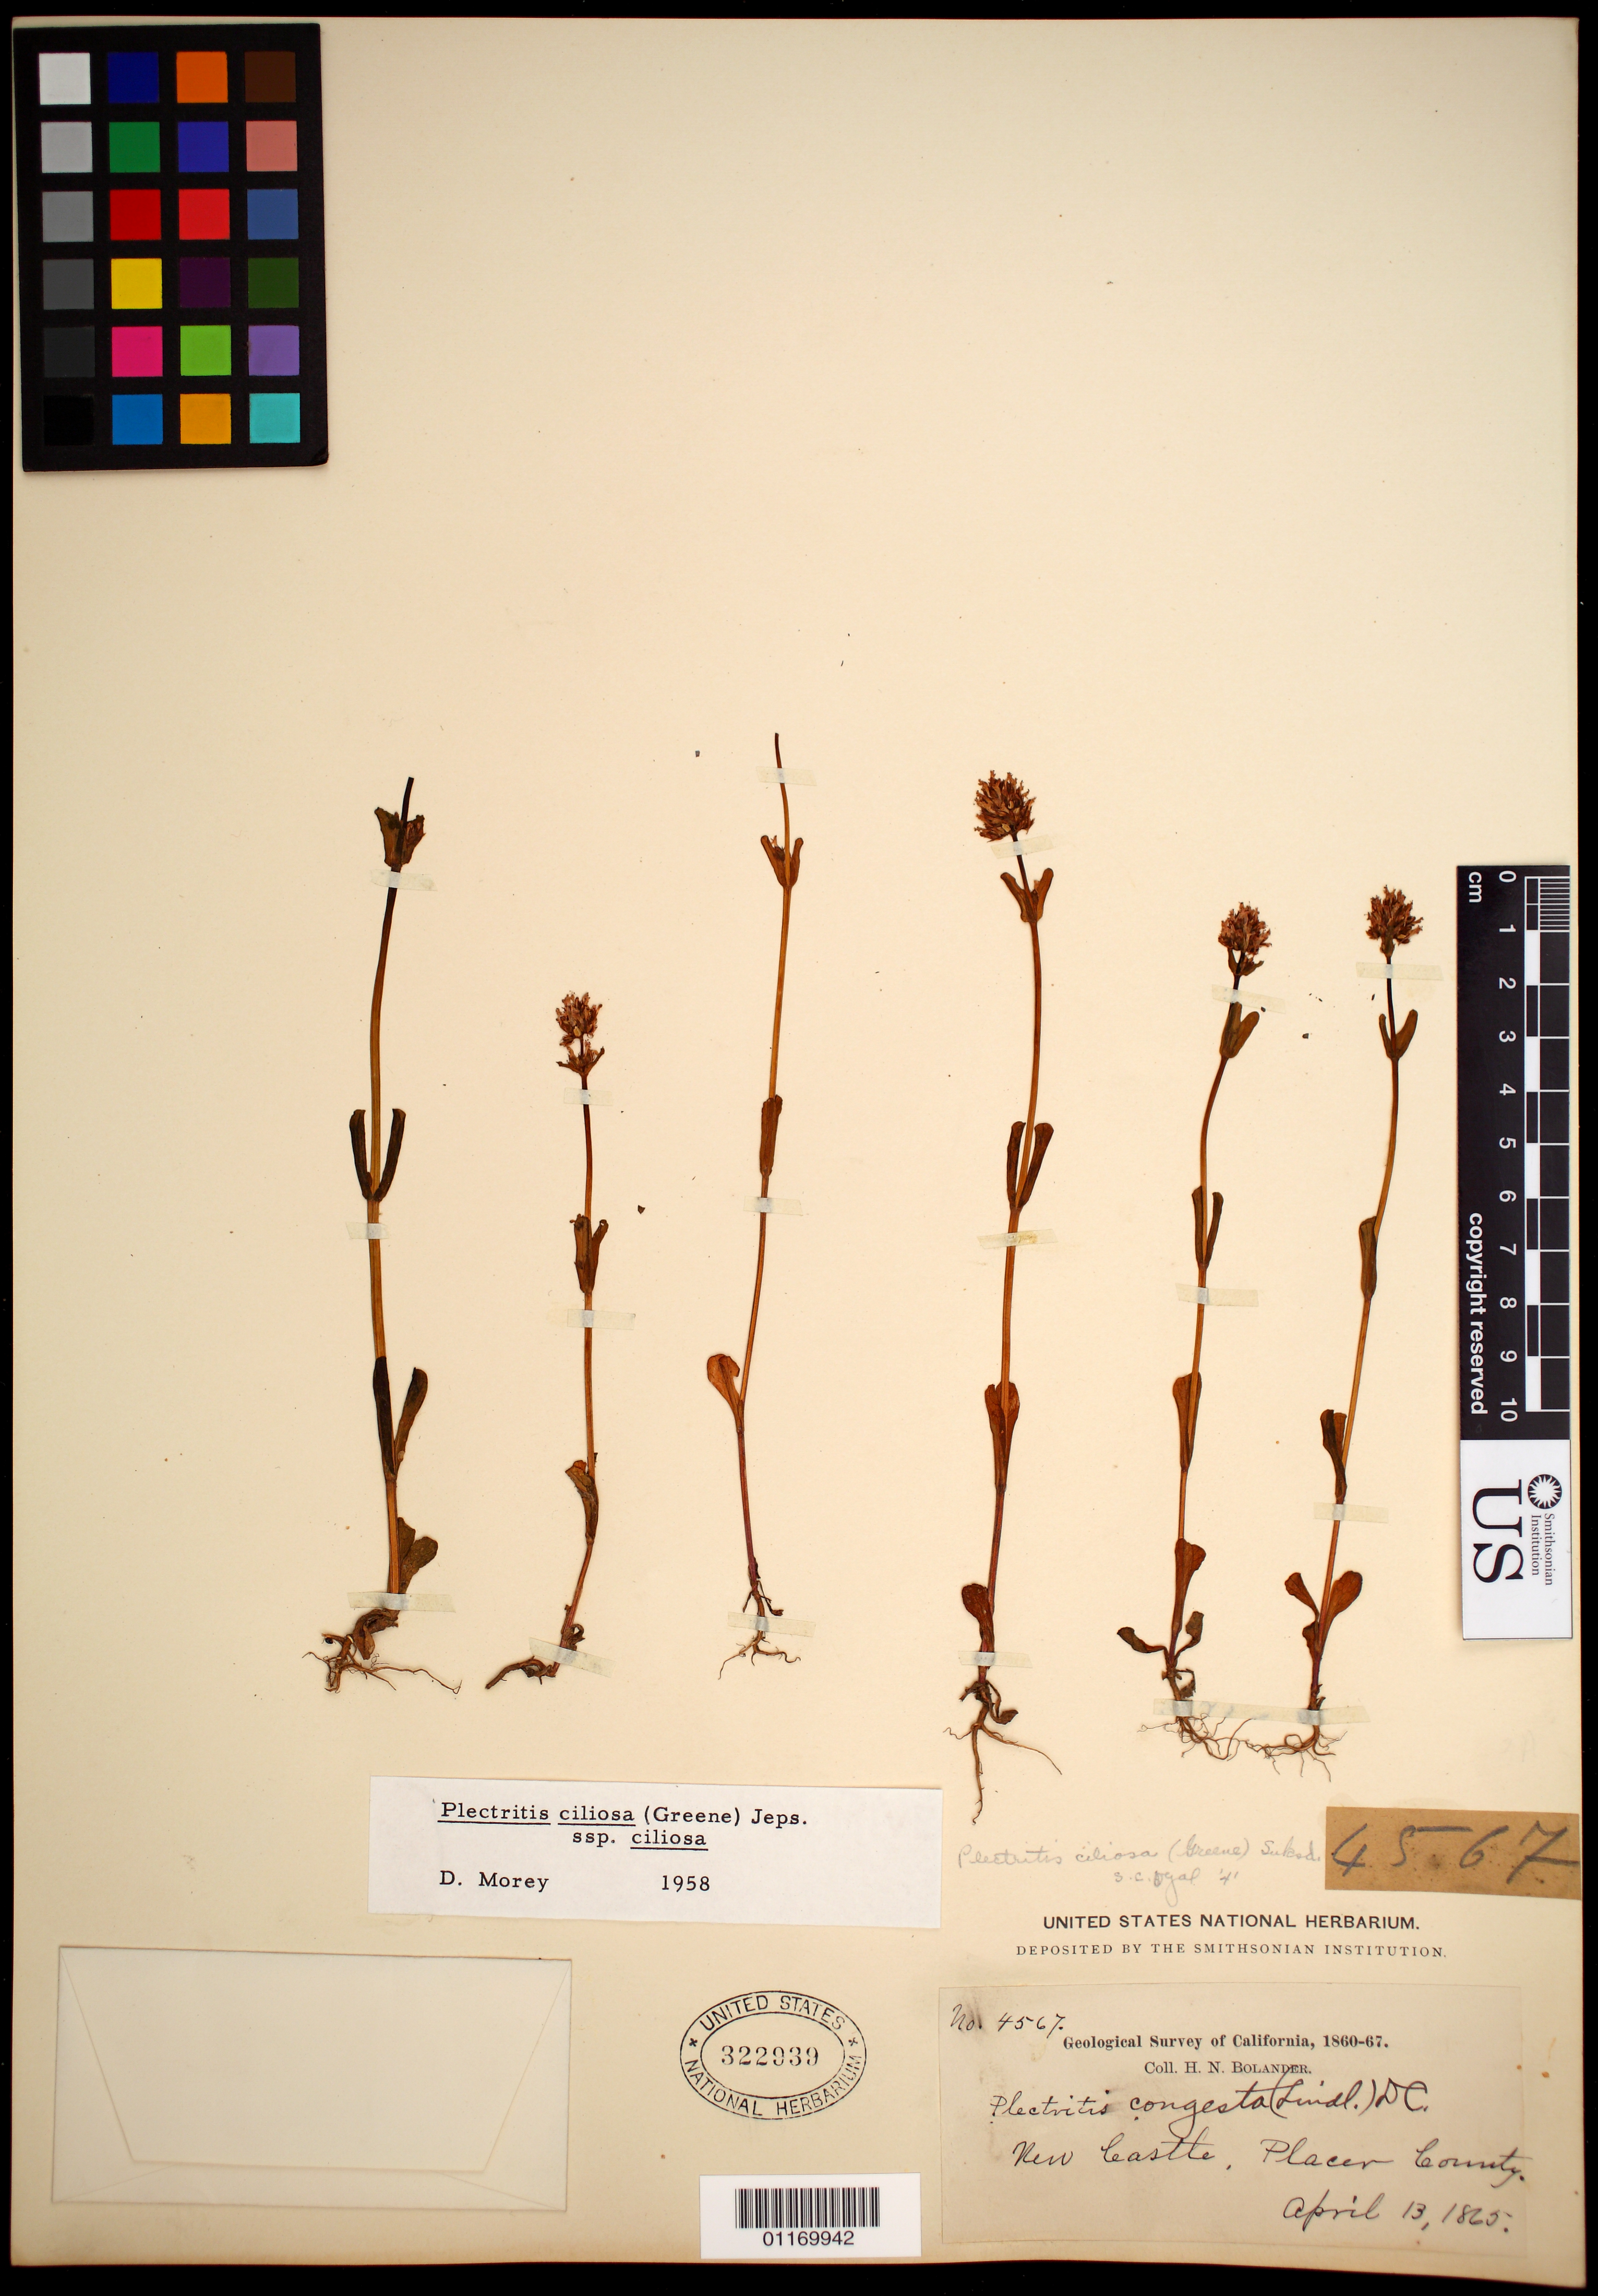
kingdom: Plantae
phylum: Tracheophyta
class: Magnoliopsida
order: Dipsacales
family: Caprifoliaceae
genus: Plectritis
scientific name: Plectritis ciliosa subsp. ciliosa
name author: (Greene) Jeps.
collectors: H. Bolander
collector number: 4567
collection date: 1865-04-13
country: United States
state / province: California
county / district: Placer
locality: New Castle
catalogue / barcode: US 322939